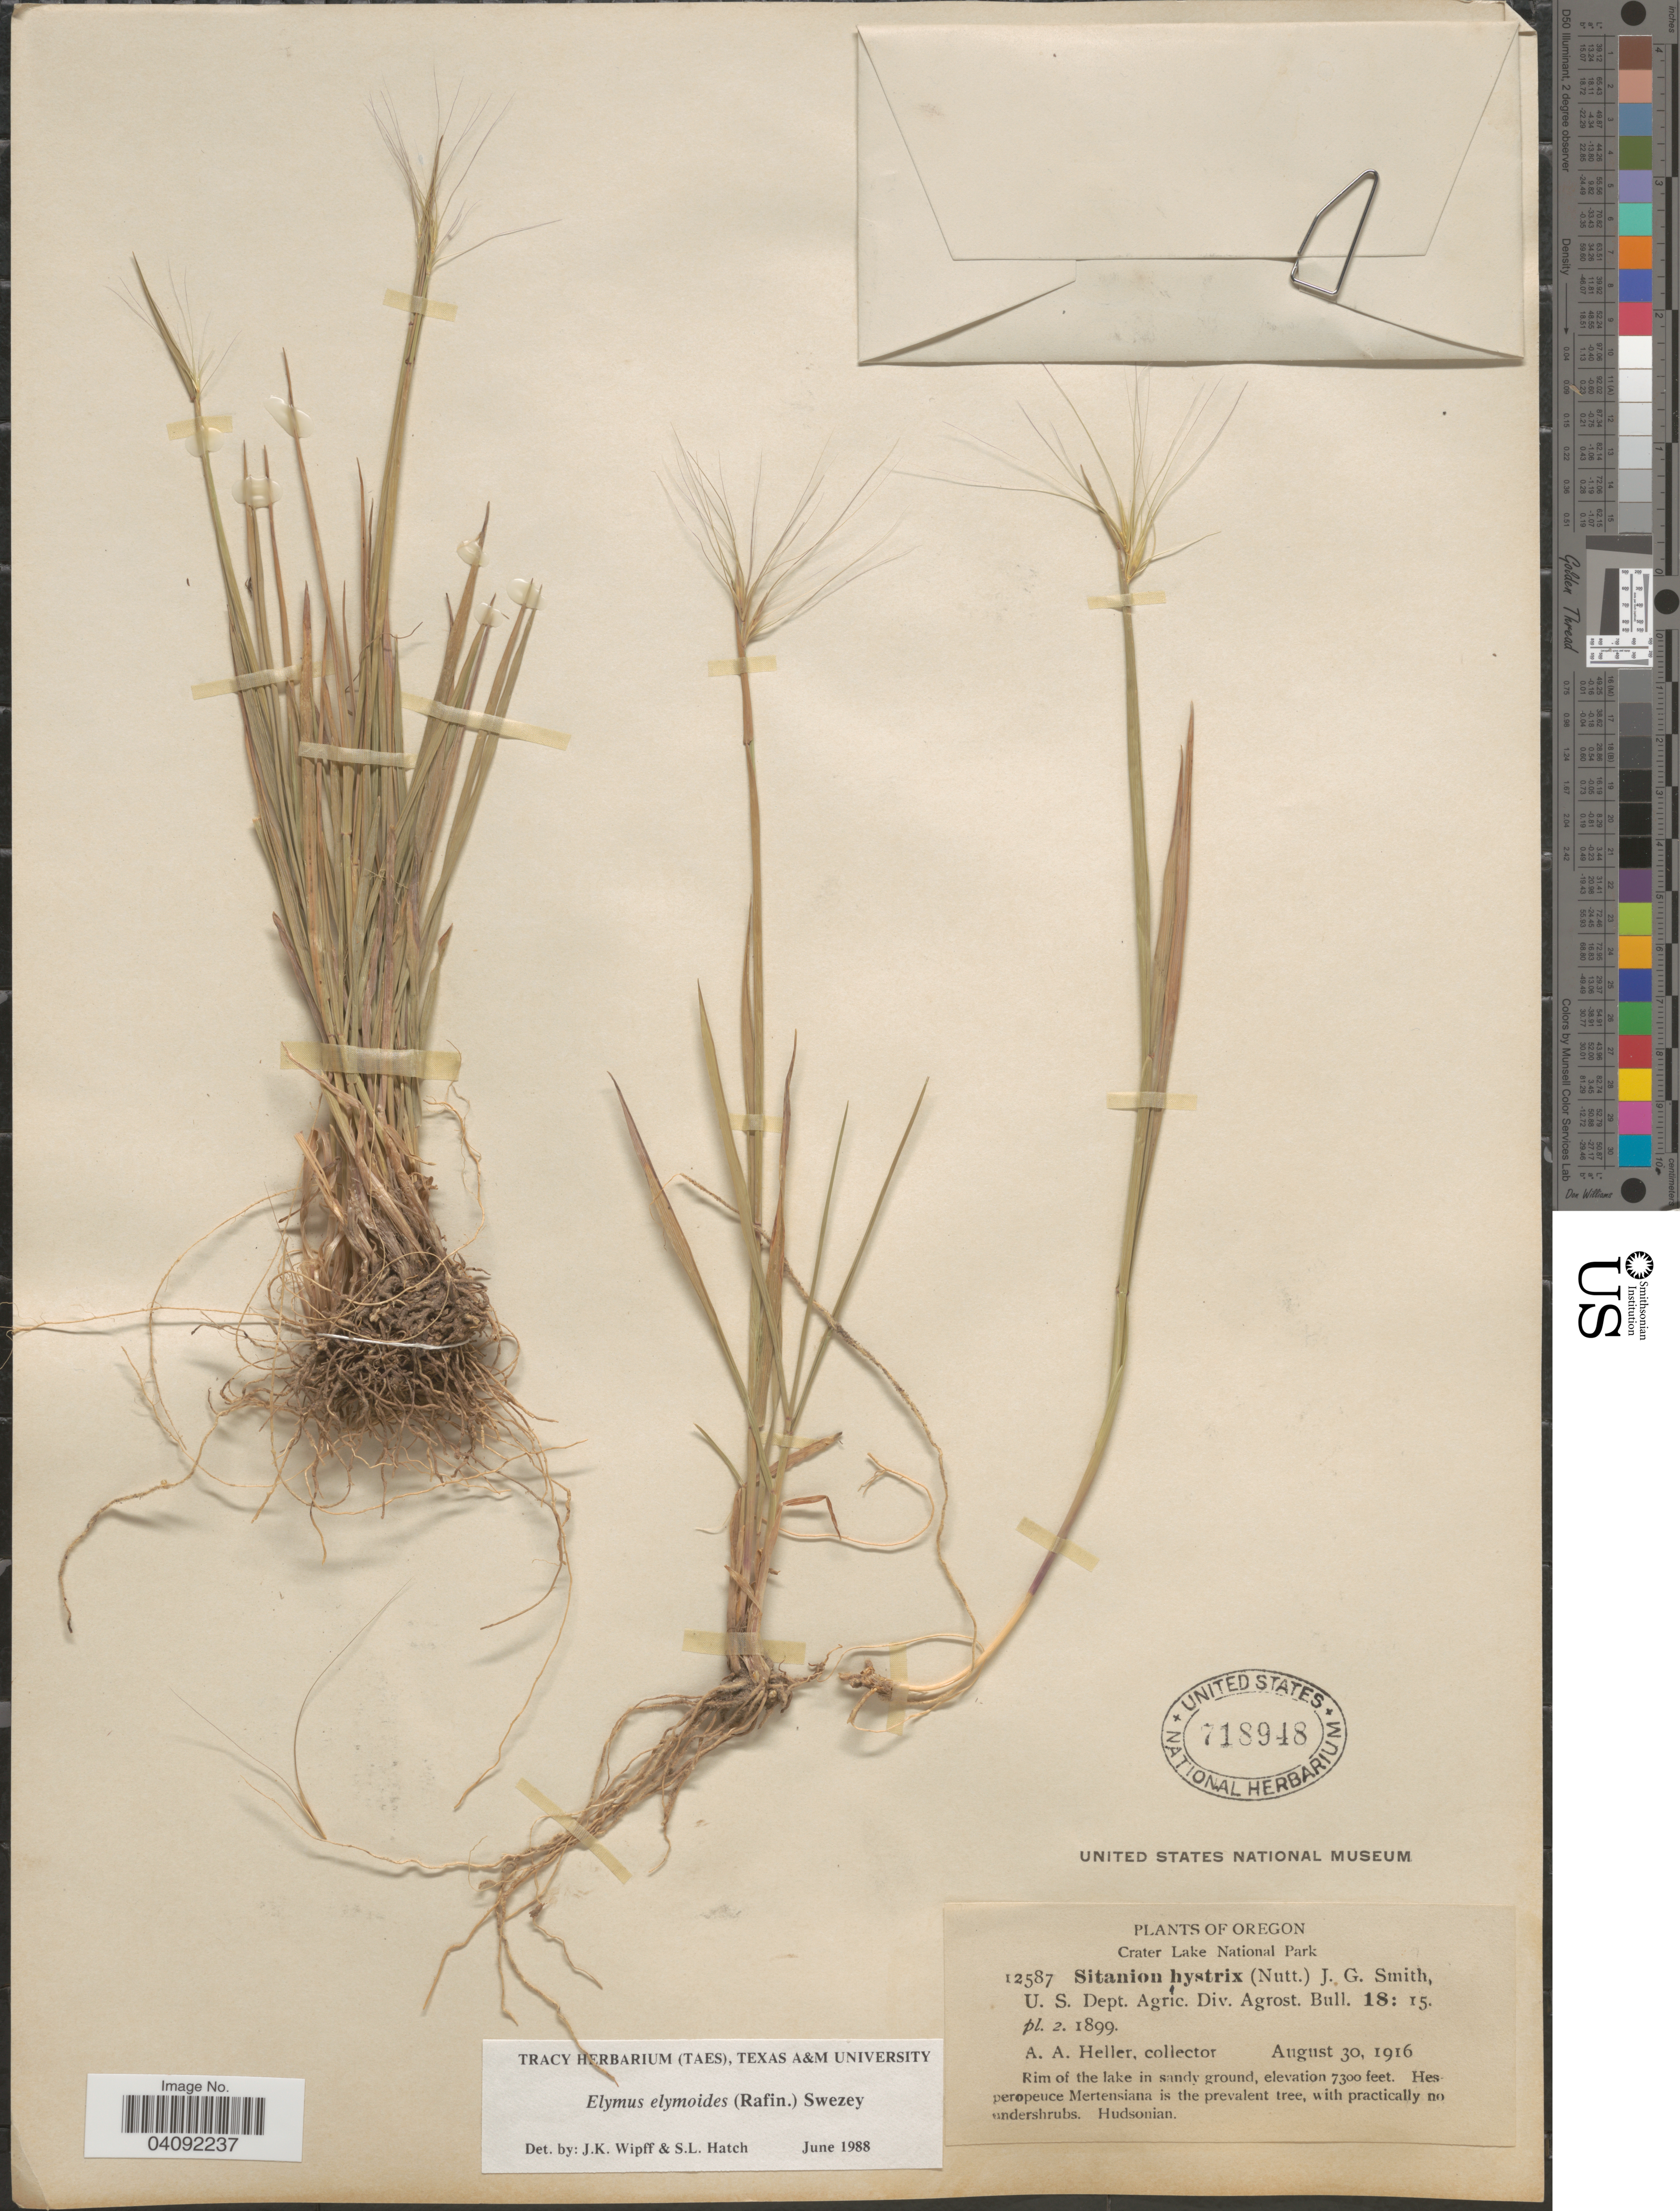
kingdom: Plantae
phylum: Tracheophyta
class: Liliopsida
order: Poales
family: Poaceae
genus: Elymus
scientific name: Elymus elymoides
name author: (Raf.) Swezey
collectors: A. A. Heller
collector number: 12587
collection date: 1916-08-30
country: United States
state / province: Oregon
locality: Crater Lake National Park. Rim of the lake in sandy ground.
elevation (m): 2225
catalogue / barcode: US 718948